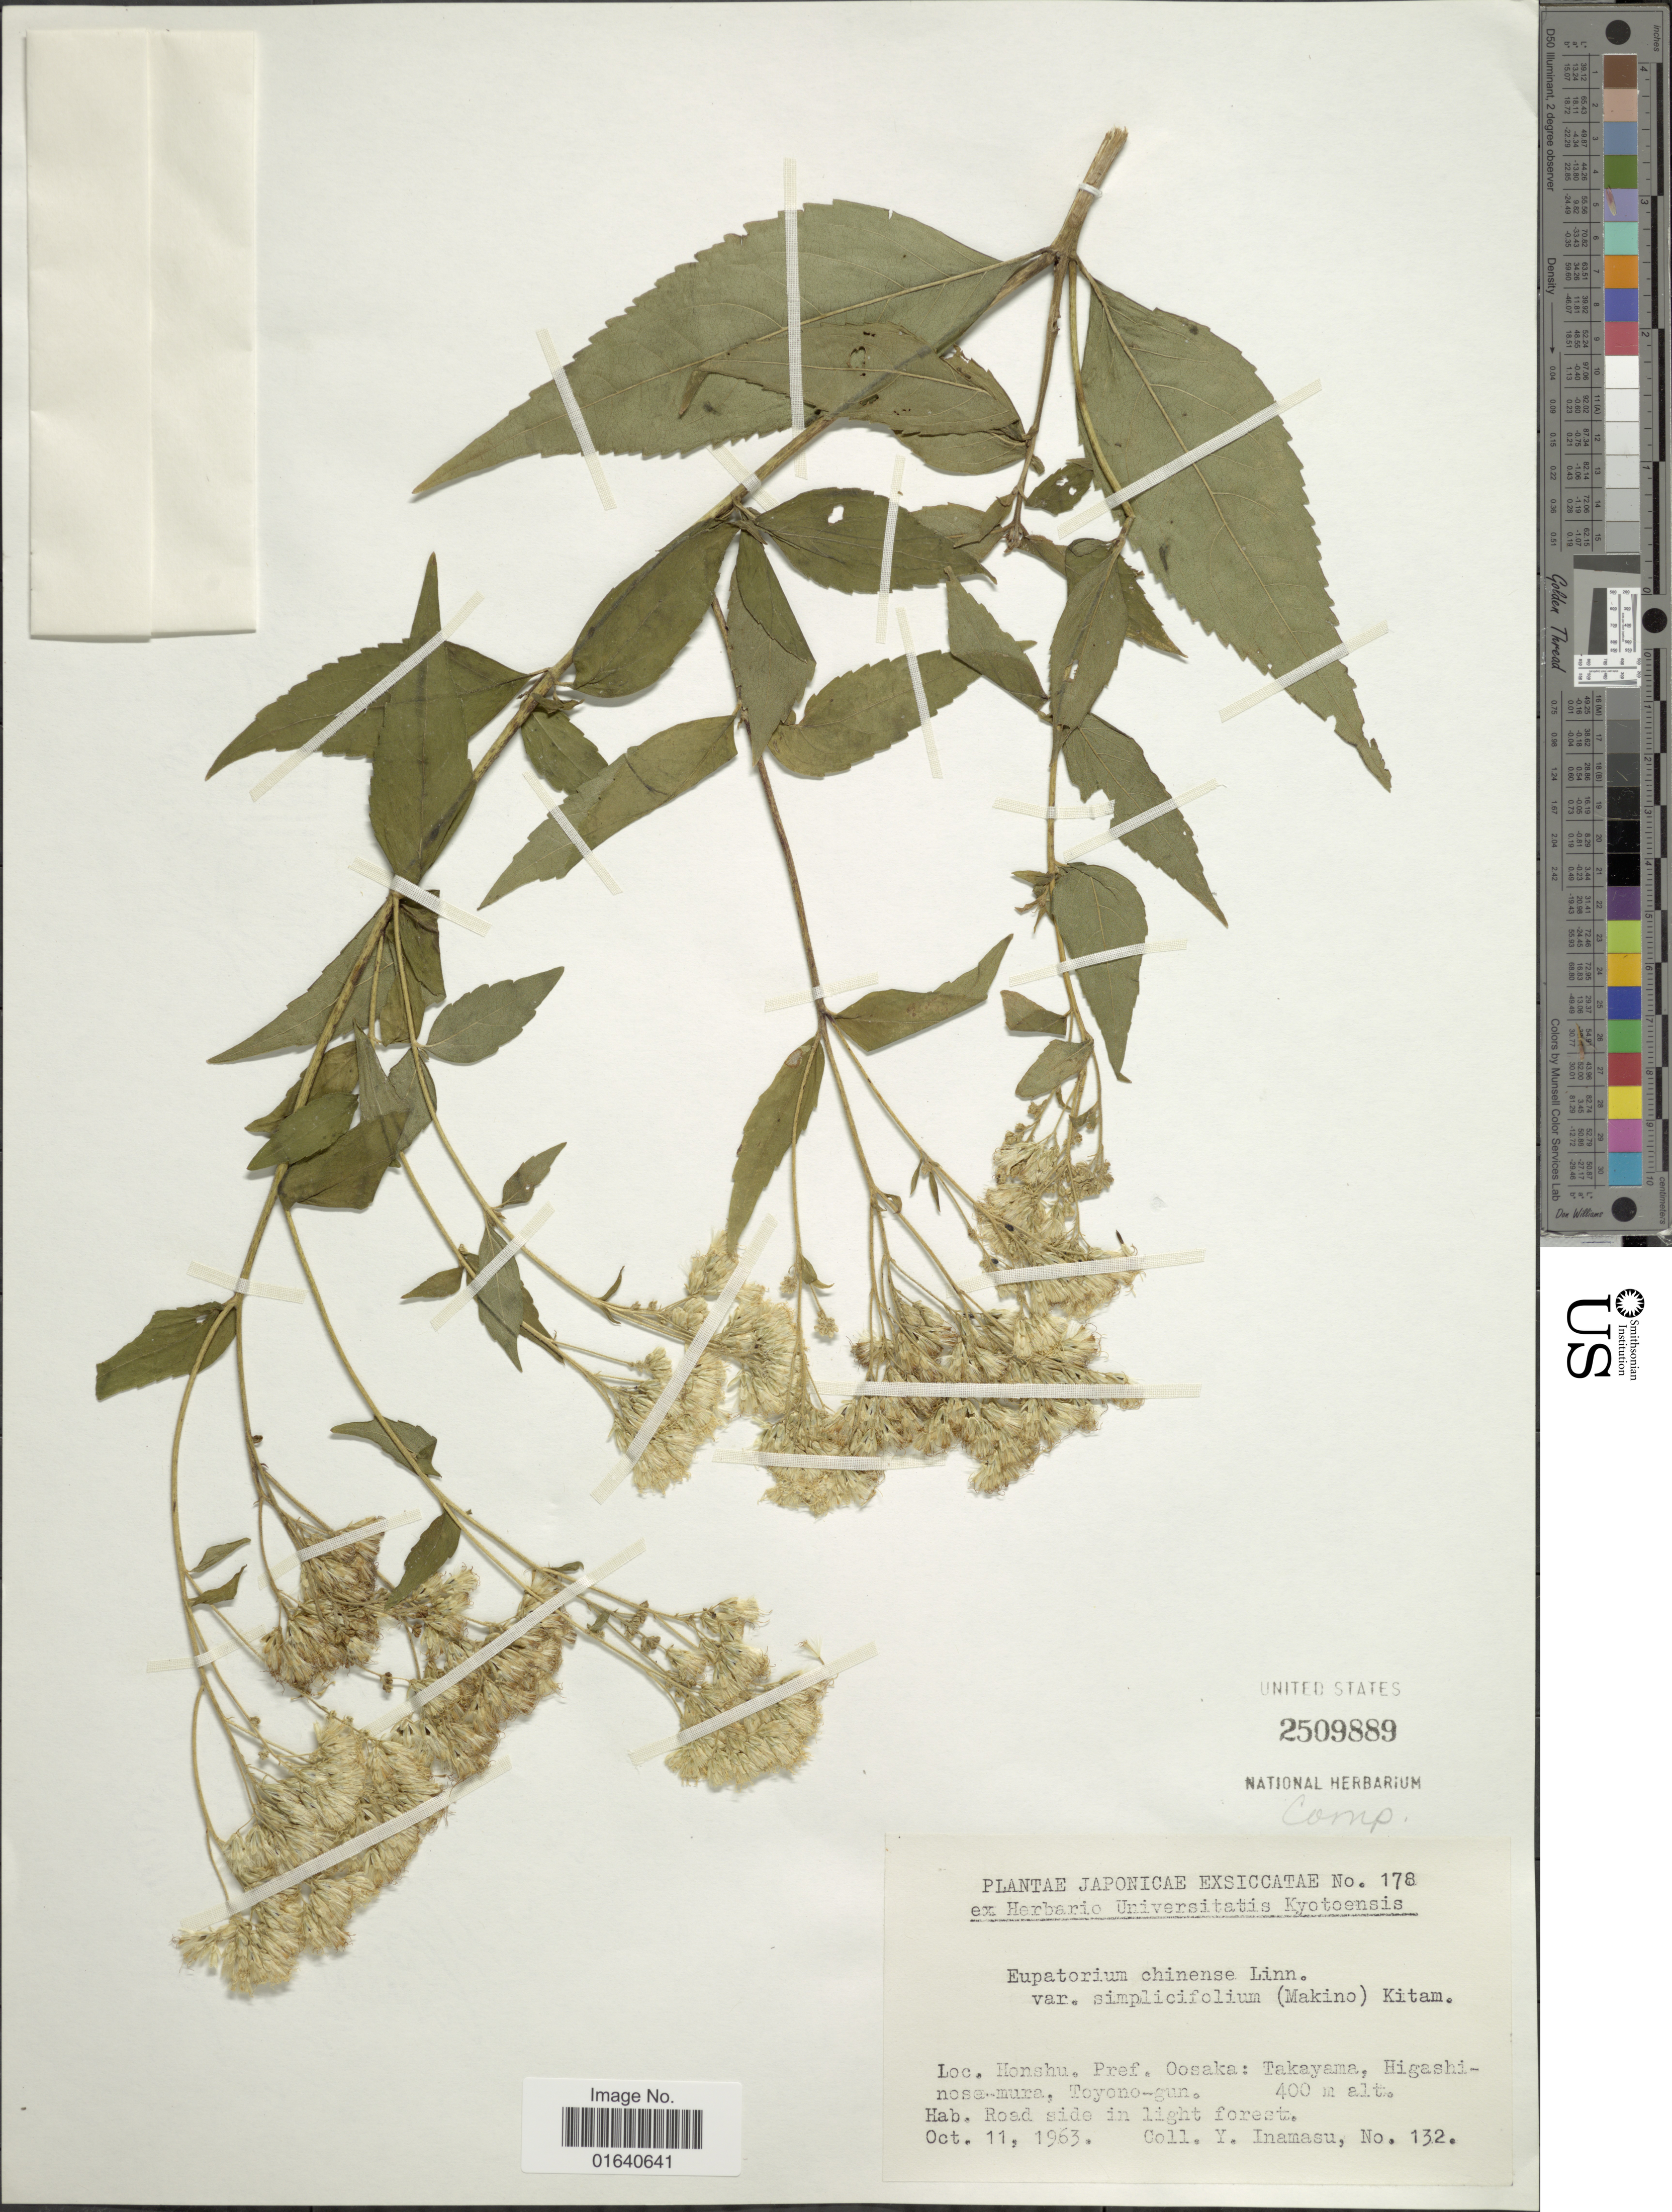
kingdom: Plantae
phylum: Tracheophyta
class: Magnoliopsida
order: Asterales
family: Asteraceae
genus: Eupatorium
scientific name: Eupatorium chinense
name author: L.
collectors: Y. Inamasu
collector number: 132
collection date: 1963-10-11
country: Japan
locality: Honshu Pref Oosaka: Takayam, Higashinosa-mura, Toyono-gun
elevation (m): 400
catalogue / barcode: US 2509889